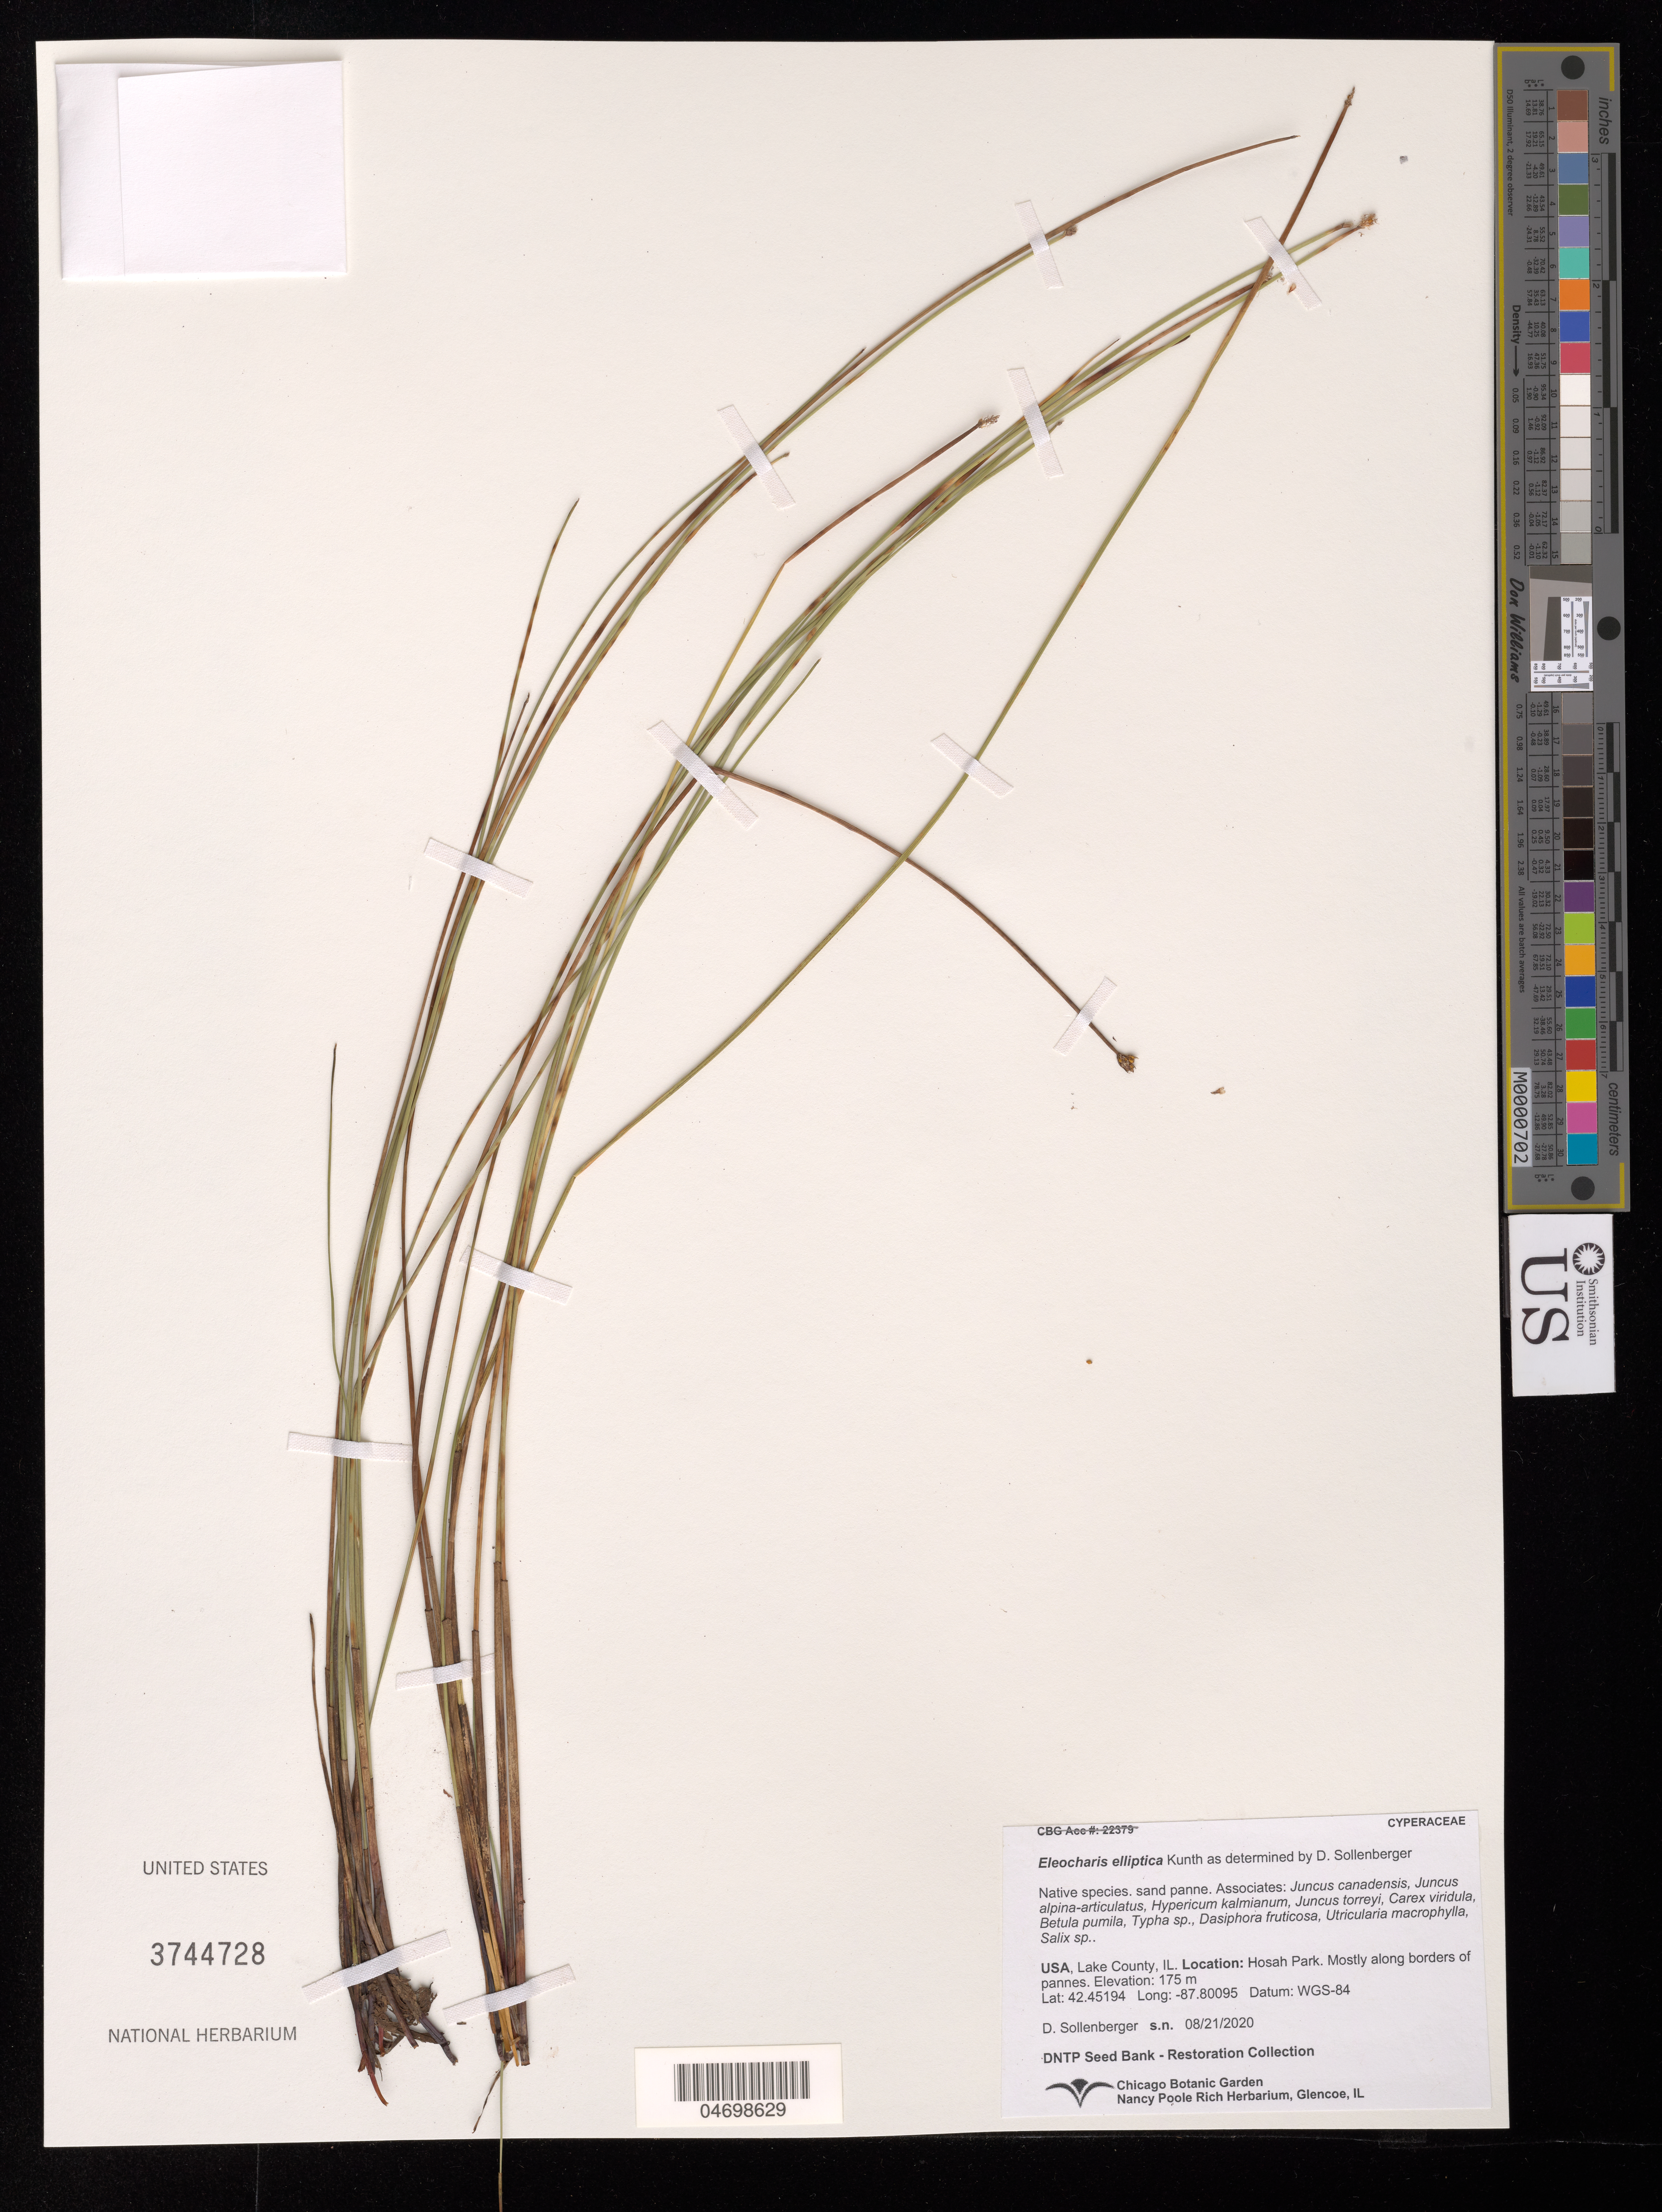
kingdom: Plantae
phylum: Tracheophyta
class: Liliopsida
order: Poales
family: Cyperaceae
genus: Eleocharis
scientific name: Eleocharis elliptica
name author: Kunth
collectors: D. Sollenberger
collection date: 2020-08-21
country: United States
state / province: Illinois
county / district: Lake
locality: Hosah Park, along borders of pannes.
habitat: Sand panne. With Juncus torreyi, Carex viridula, Betula pumila, Typha sp., etc.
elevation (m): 175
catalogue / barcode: US 3744728